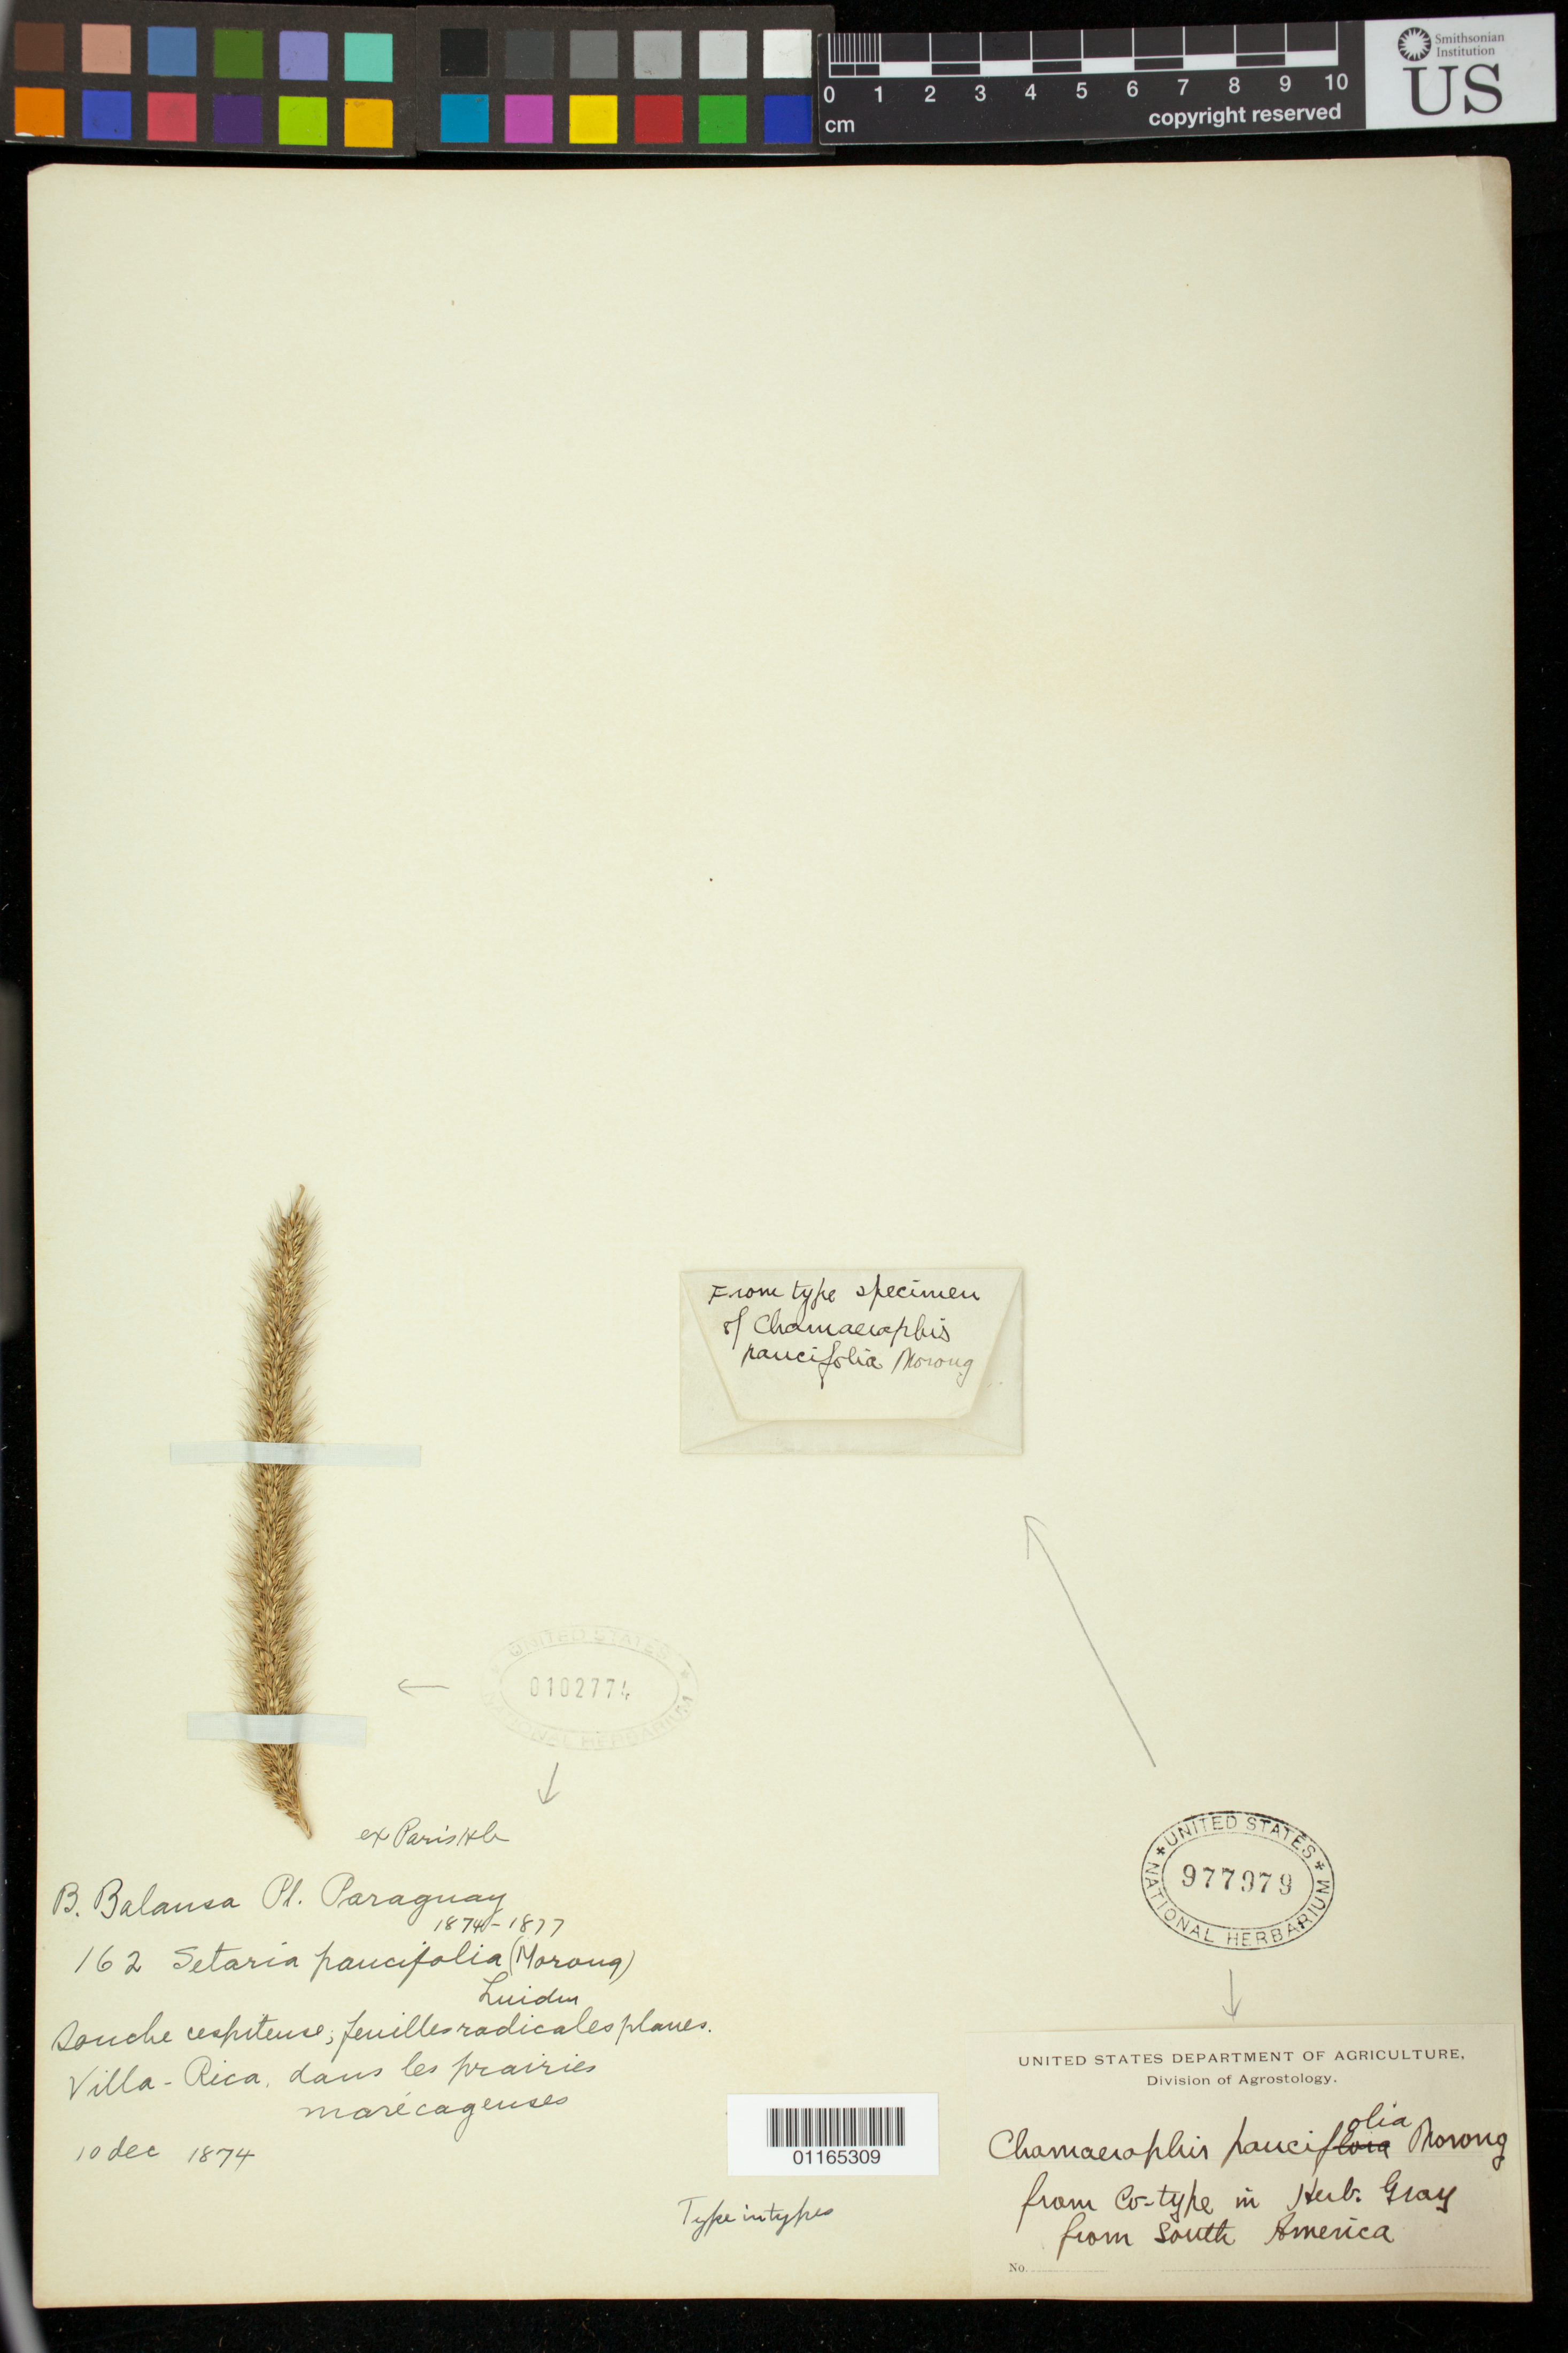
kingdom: Plantae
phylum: Tracheophyta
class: Liliopsida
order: Poales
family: Poaceae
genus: Chamaeraphis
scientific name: Chamaeraphis paucifolia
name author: Morong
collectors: B. Balansa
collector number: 162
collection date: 1874-12-10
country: Paraguay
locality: Villa Rica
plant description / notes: Non-type specimen, ex Paris herbarium, mounted on sheet with Morong s.n. (USNH 977979), type collection of Chamaeraphis paucifolia Morong.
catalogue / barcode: US 102774-2